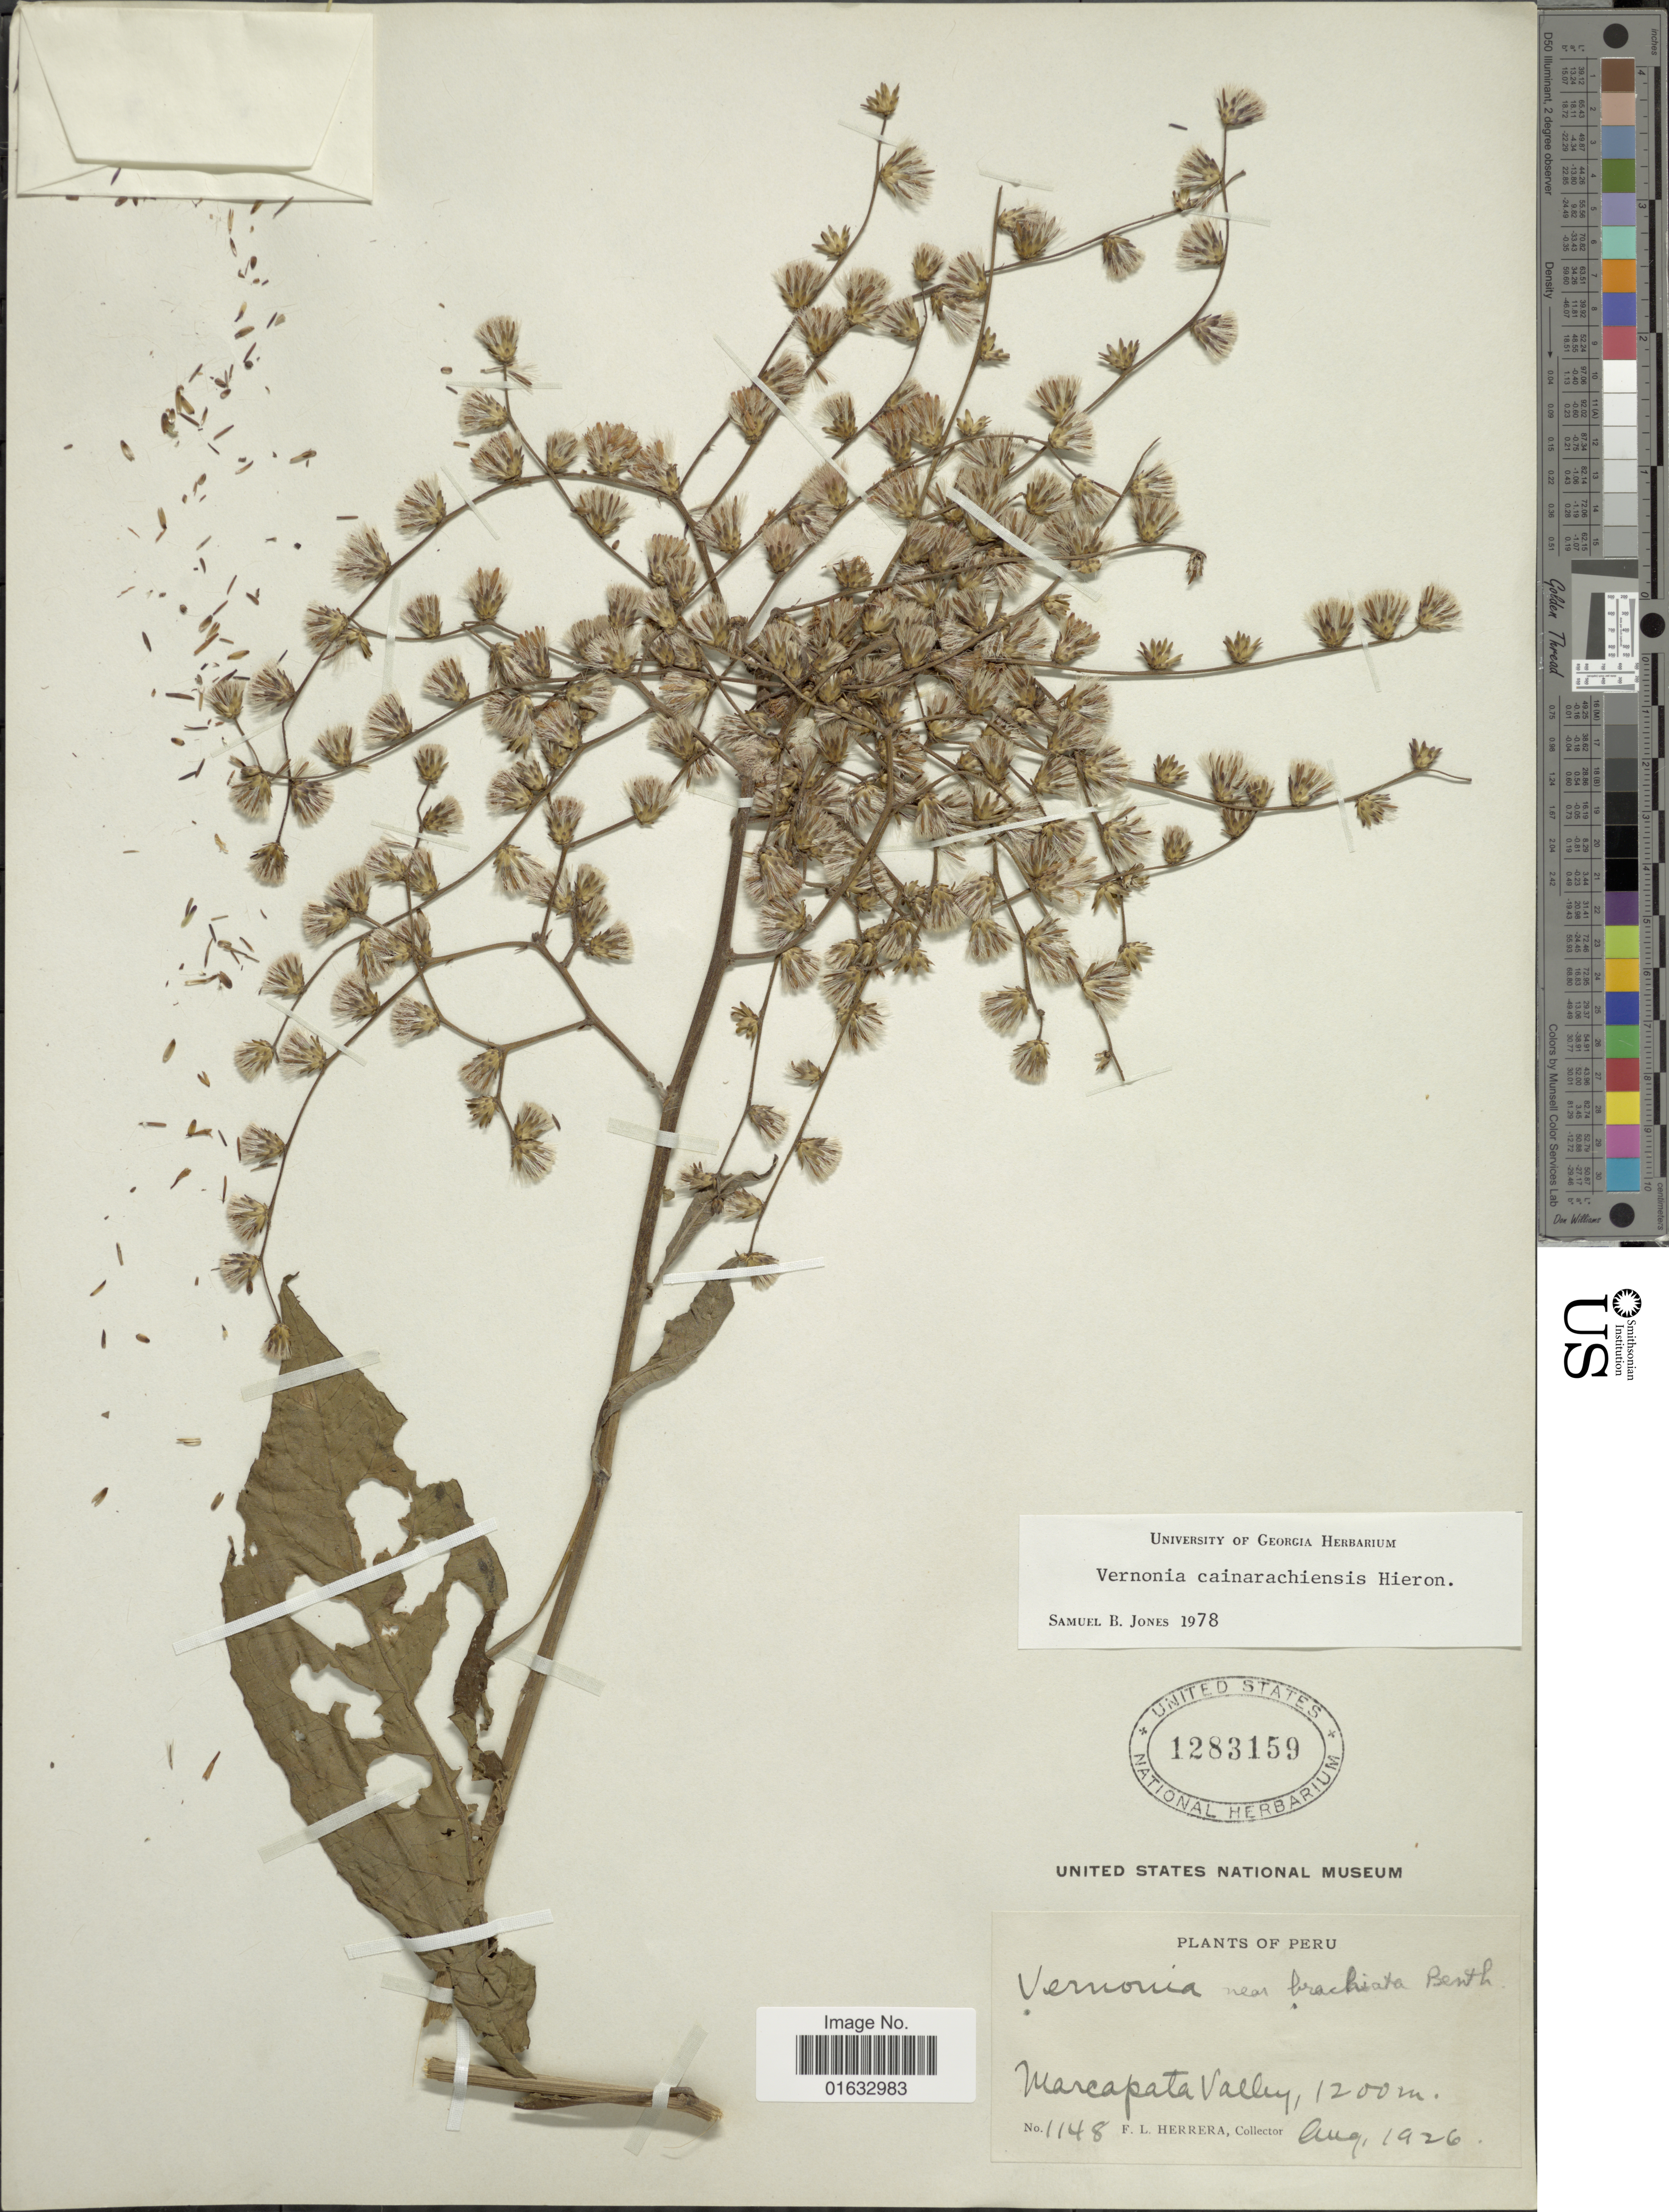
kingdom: Plantae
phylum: Tracheophyta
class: Magnoliopsida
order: Asterales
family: Asteraceae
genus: Eirmocephala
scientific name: Eirmocephala cainarachiensis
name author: (Hieron.) H. Rob.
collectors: F. L. Herrera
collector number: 1148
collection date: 1926-08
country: Peru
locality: Peru, Marcapata Valley.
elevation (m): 1200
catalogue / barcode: US 1283159